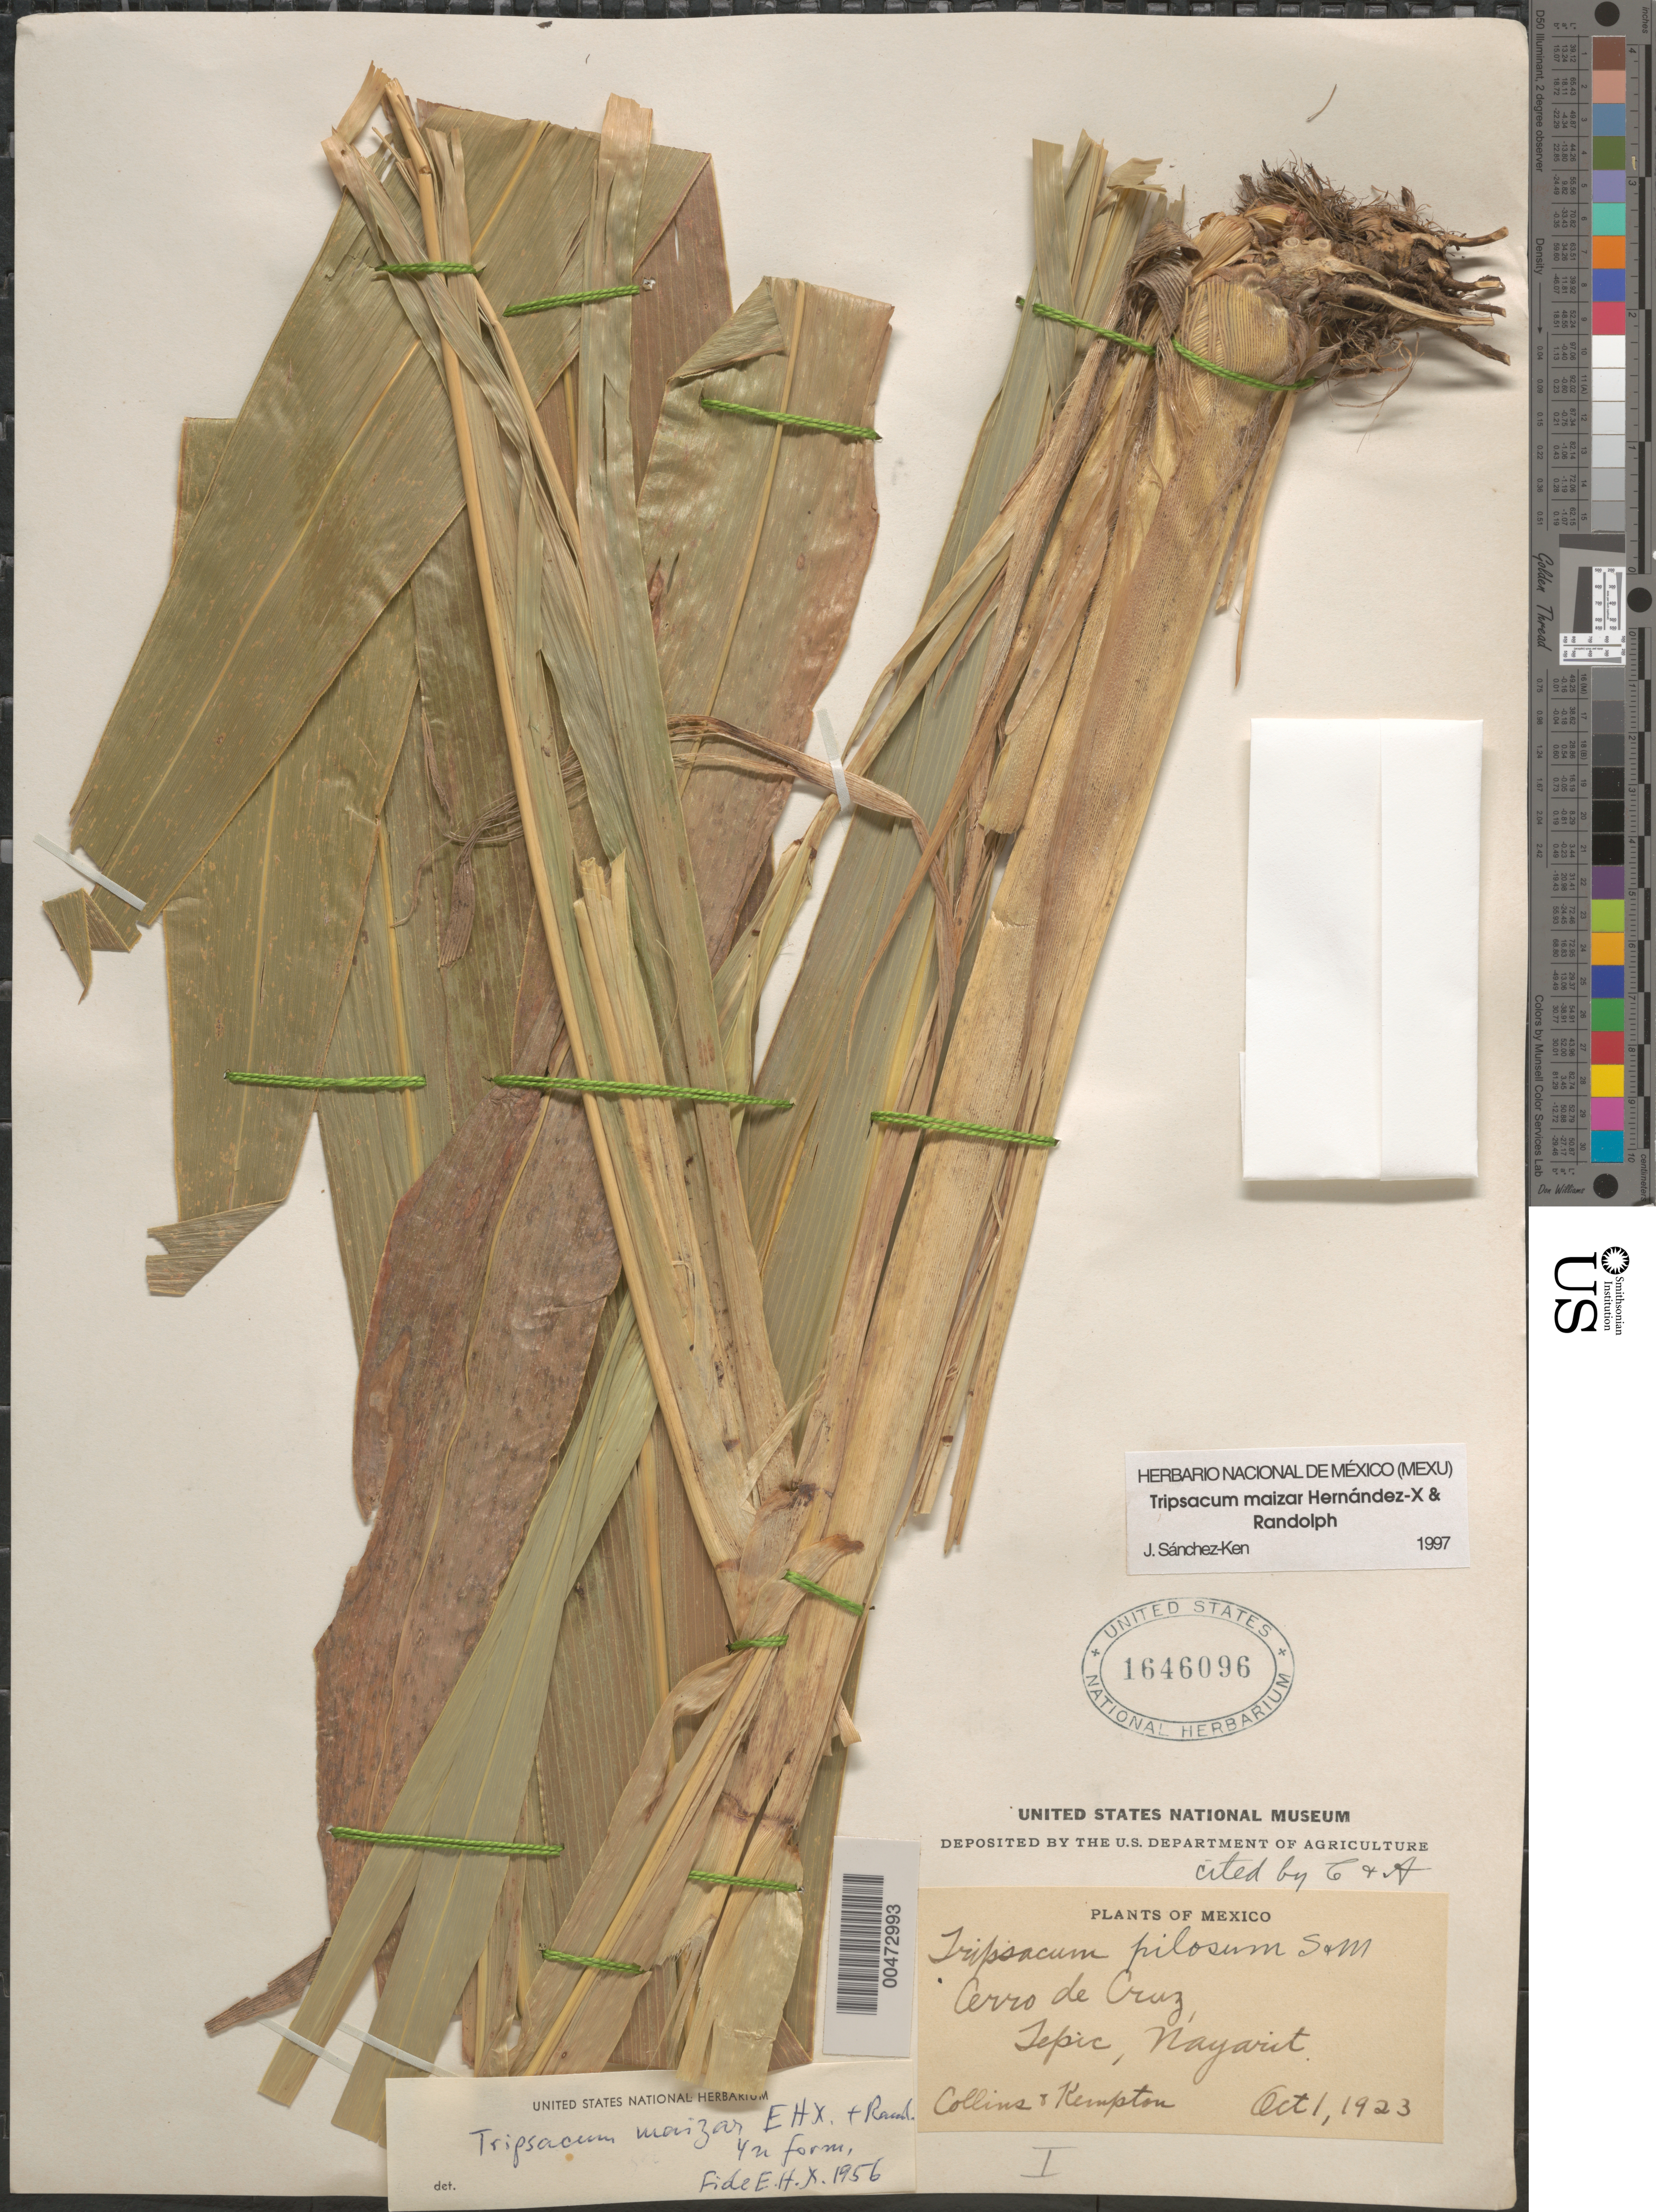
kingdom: Plantae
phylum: Tracheophyta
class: Liliopsida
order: Poales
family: Poaceae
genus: Tripsacum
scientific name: Tripsacum maizar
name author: Hern.-Xol. & Randolph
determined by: Hernández-Xolocotzi, E. I.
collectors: -. Collins & -. Kempton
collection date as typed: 1 Oct 1923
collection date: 1923-10-01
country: Mexico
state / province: Nayarit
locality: Cerro de Cruz, Tepic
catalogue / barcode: US 1646096